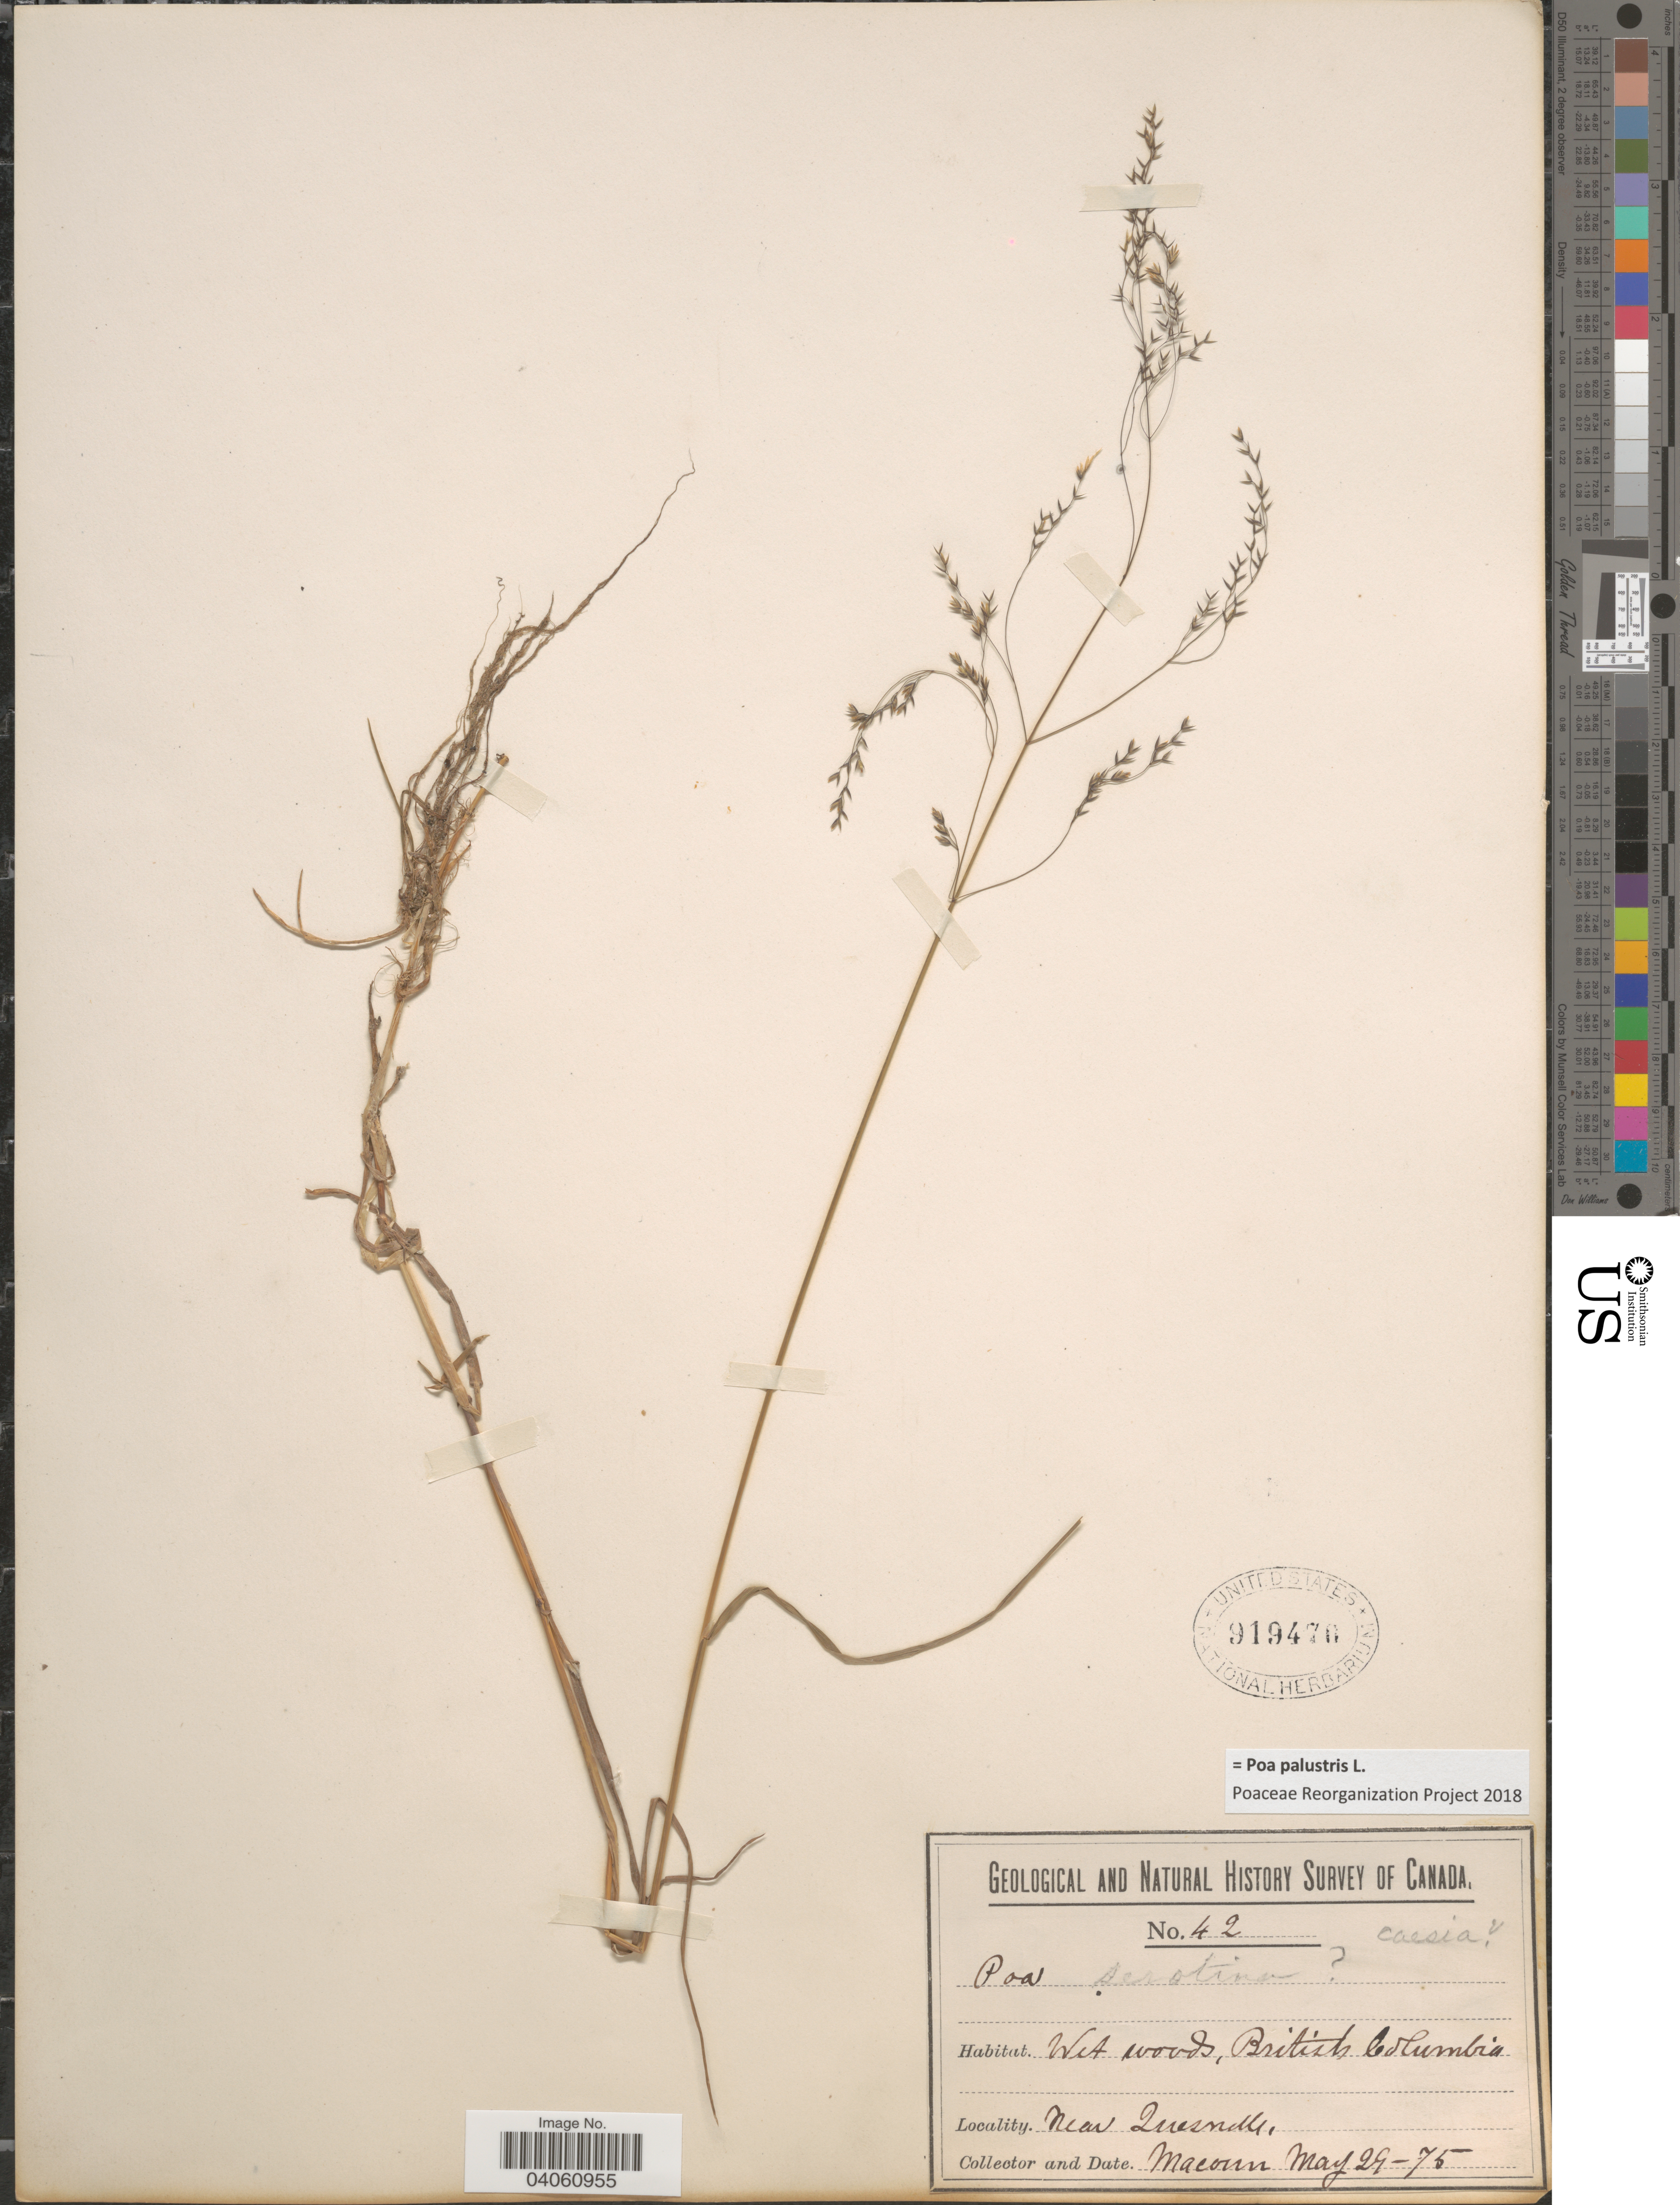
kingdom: Plantae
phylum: Tracheophyta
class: Liliopsida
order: Poales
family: Poaceae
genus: Poa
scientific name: Poa palustris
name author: L.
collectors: -- Macoun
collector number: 42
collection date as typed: Transcribed d/m/y: 29/5/75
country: Canada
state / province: British Columbia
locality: Near Quesnelle.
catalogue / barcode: US 919470